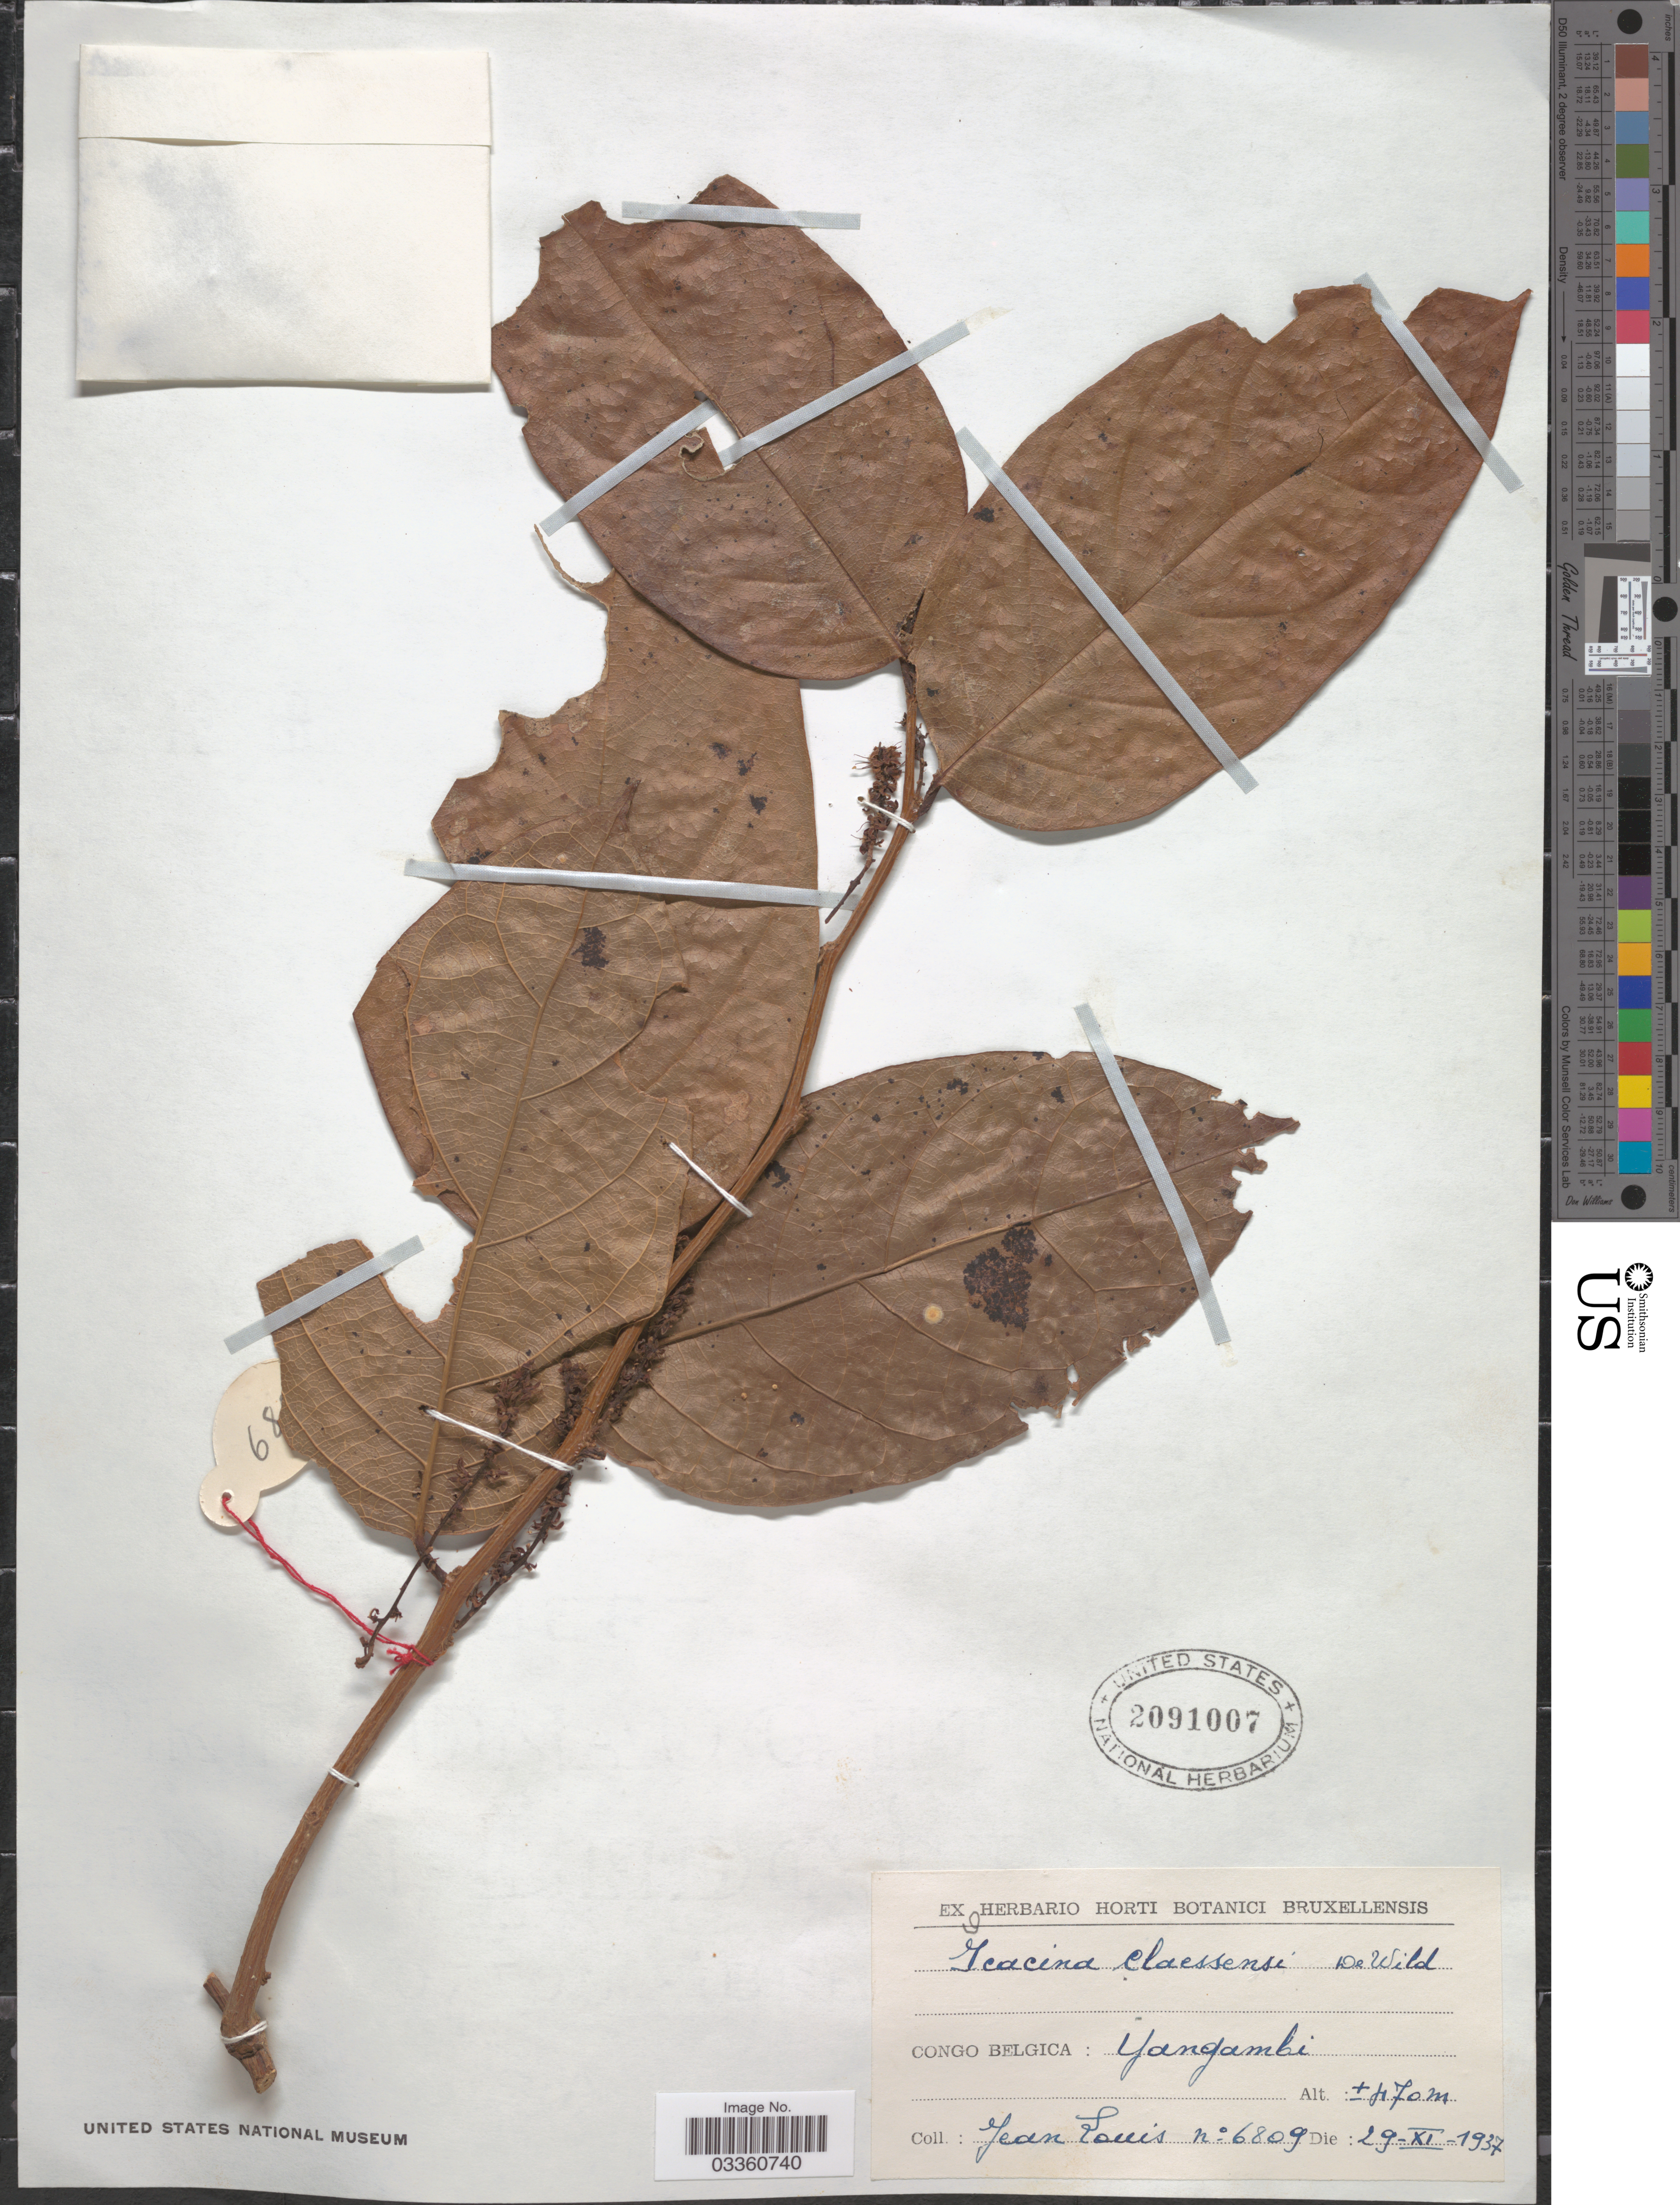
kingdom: Plantae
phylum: Tracheophyta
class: Magnoliopsida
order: Icacinales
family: Icacinaceae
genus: Icacina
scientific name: Icacina claessensii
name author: De Wild.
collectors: J. Louis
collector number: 6809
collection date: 1937-11-29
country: Congo, Democratic Republic of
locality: Congo Belgica: Yangambi.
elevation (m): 470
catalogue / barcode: US 2091007